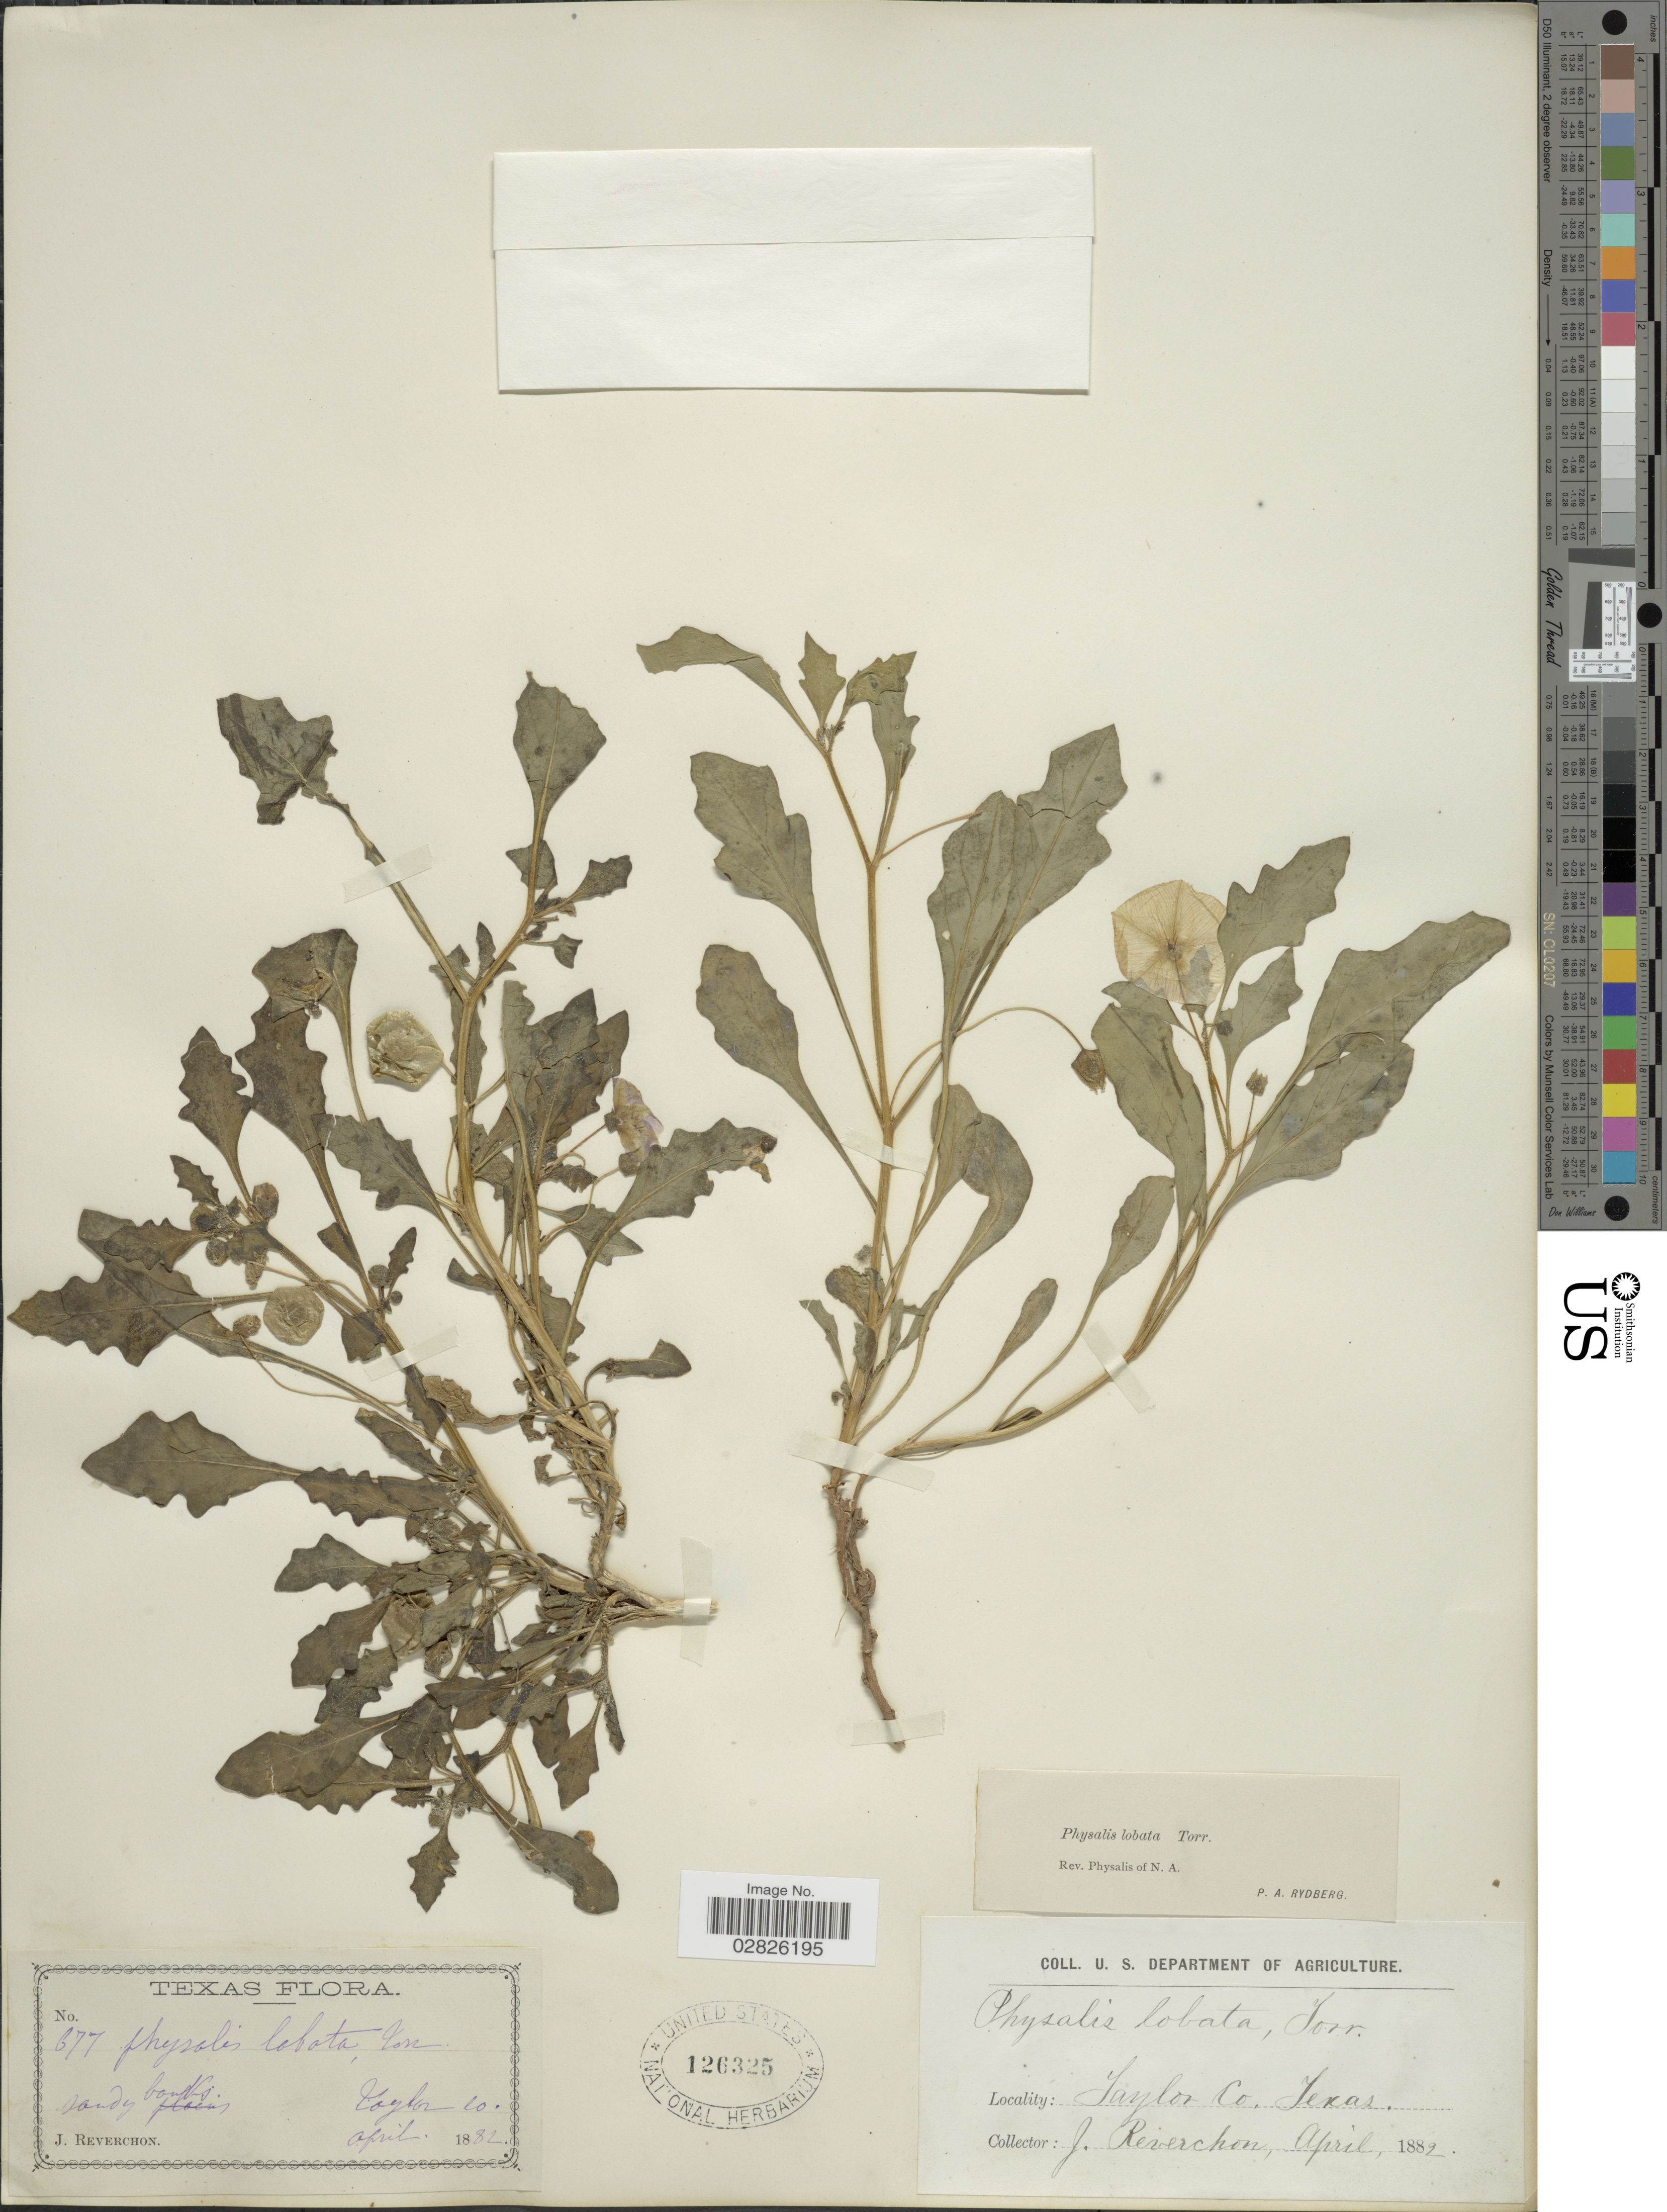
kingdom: Plantae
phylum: Tracheophyta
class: Magnoliopsida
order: Solanales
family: Solanaceae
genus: Quincula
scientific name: Quincula lobata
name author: (Torr.) Raf.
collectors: J. Reverchon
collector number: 677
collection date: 1882-04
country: United States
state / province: Texas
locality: Taylor Co.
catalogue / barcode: US 126325